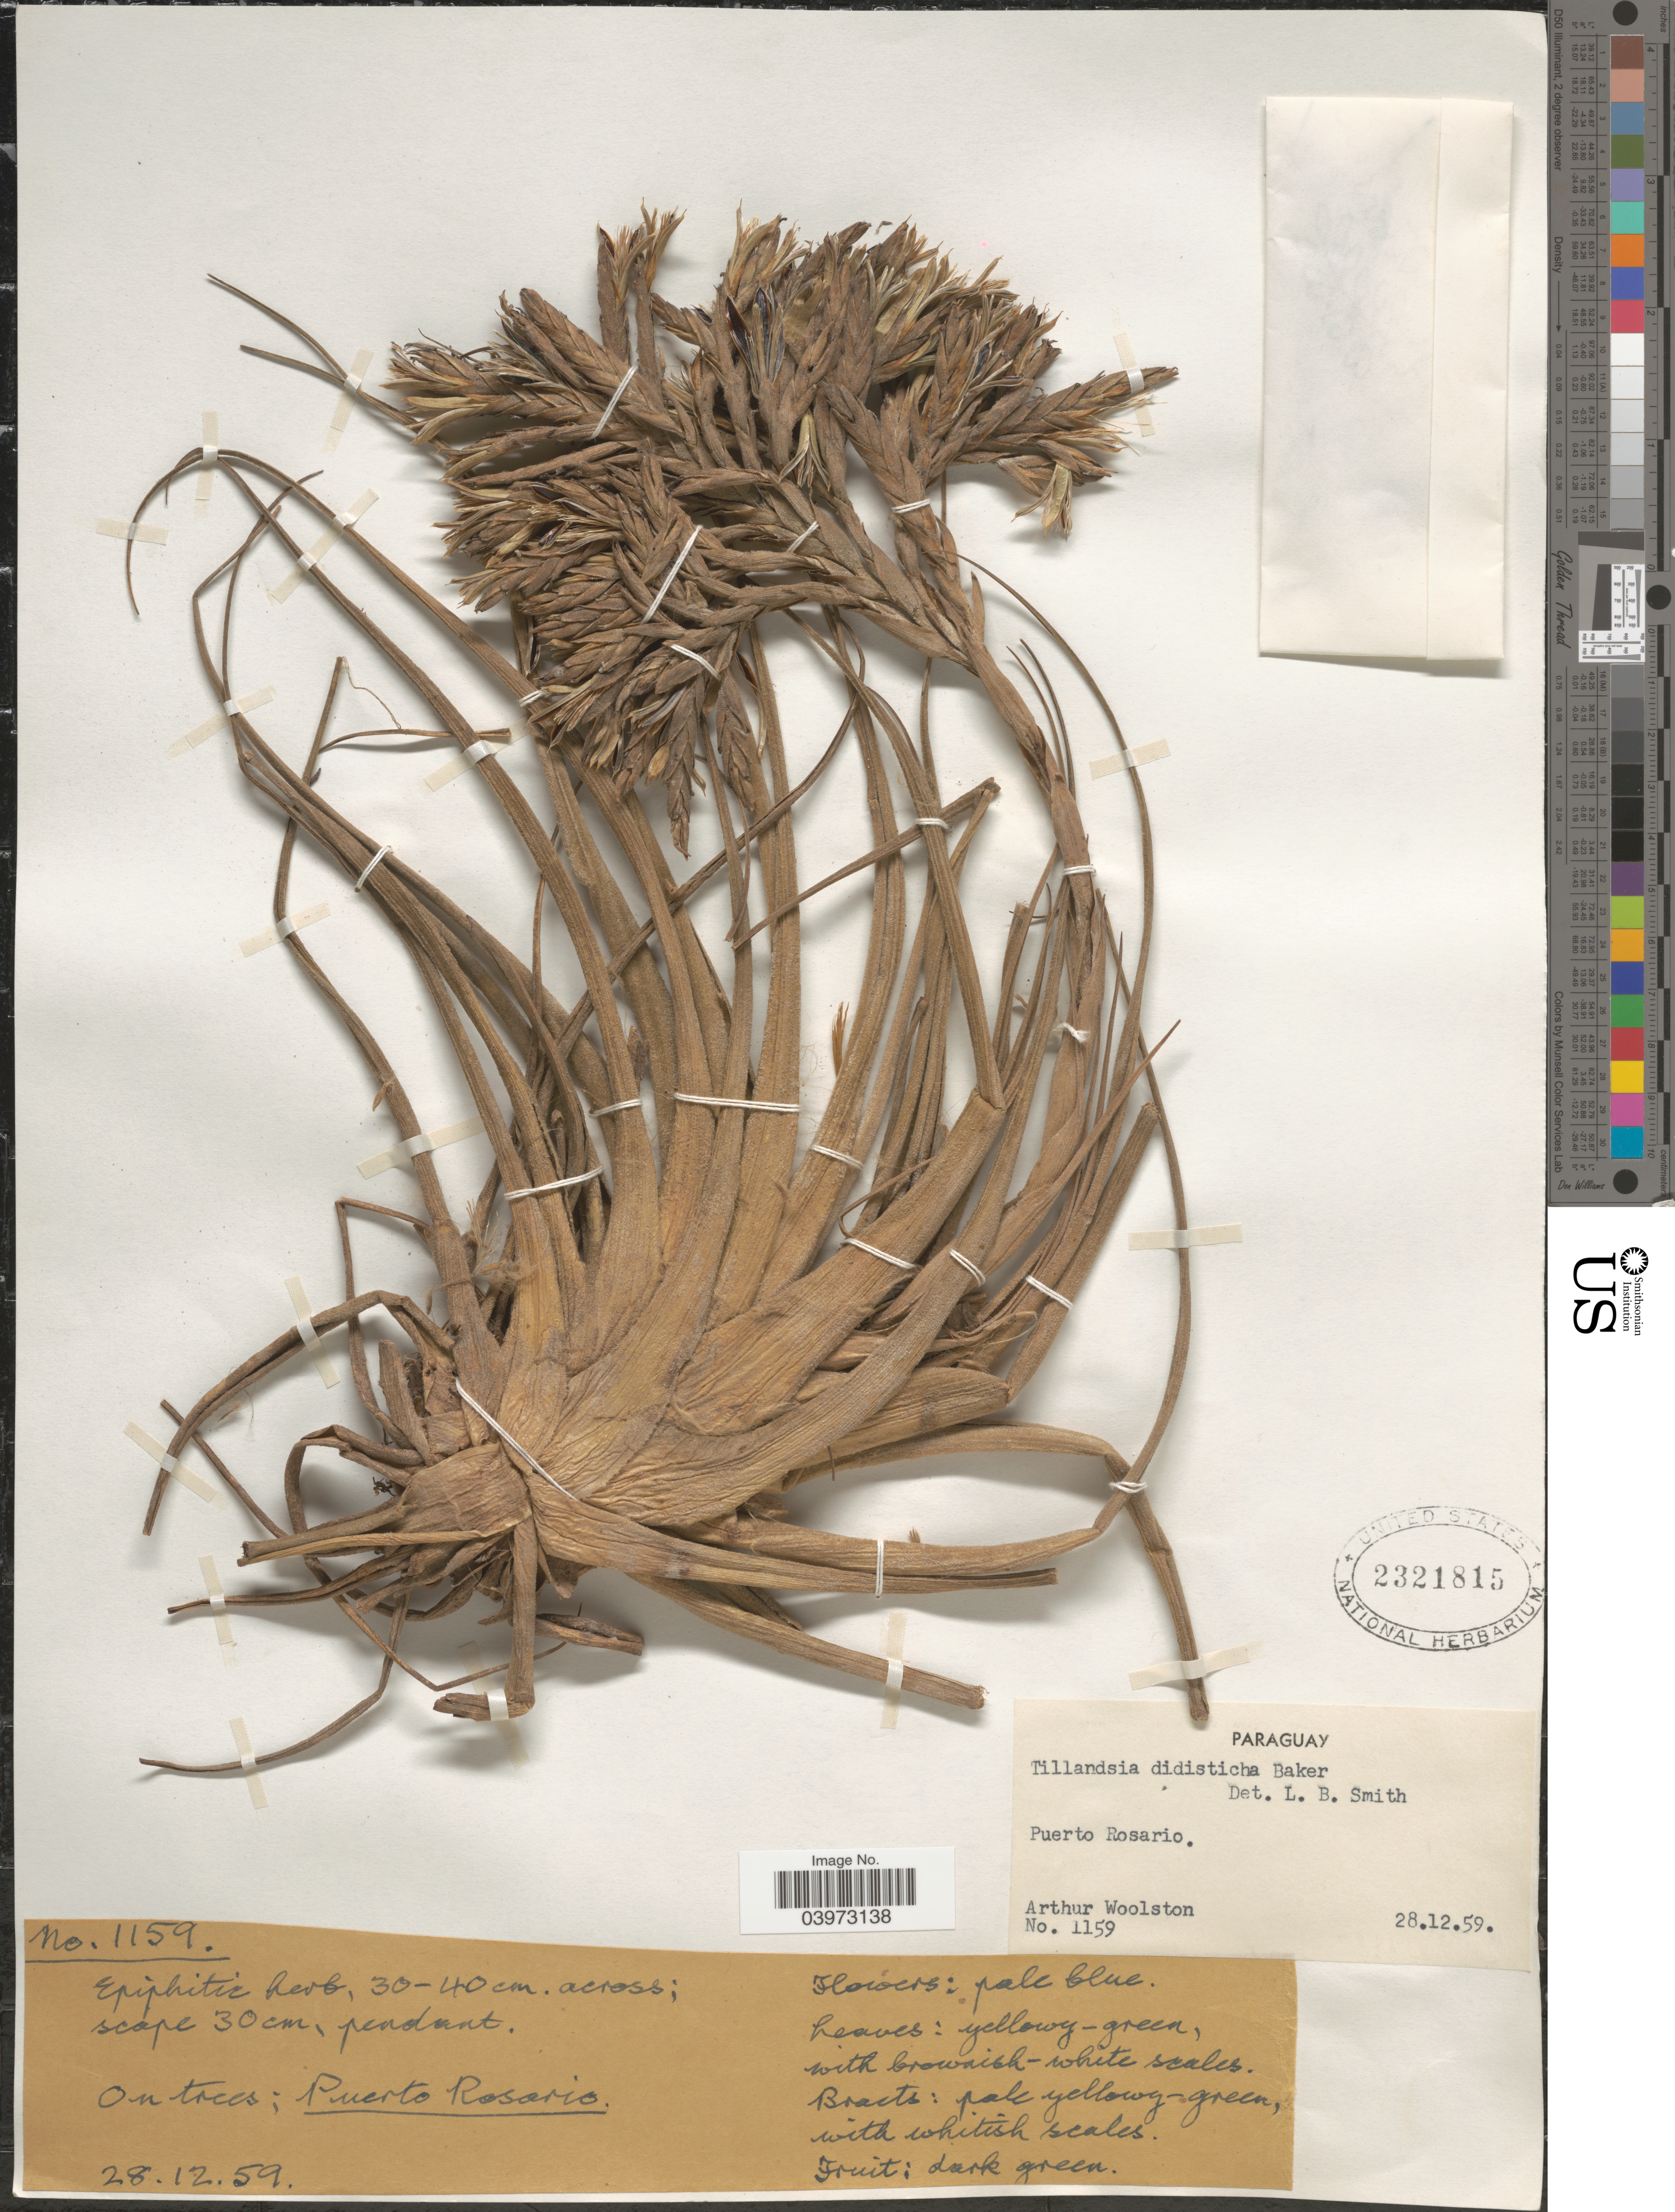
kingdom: Plantae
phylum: Tracheophyta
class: Liliopsida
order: Poales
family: Bromeliaceae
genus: Tillandsia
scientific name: Tillandsia didisticha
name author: (É. Morren) Baker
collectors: A. L. Woolston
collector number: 1159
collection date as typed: Transcribed d/m/y: 28/12/59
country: Paraguay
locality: Puerto Rosario.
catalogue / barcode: US 2321815